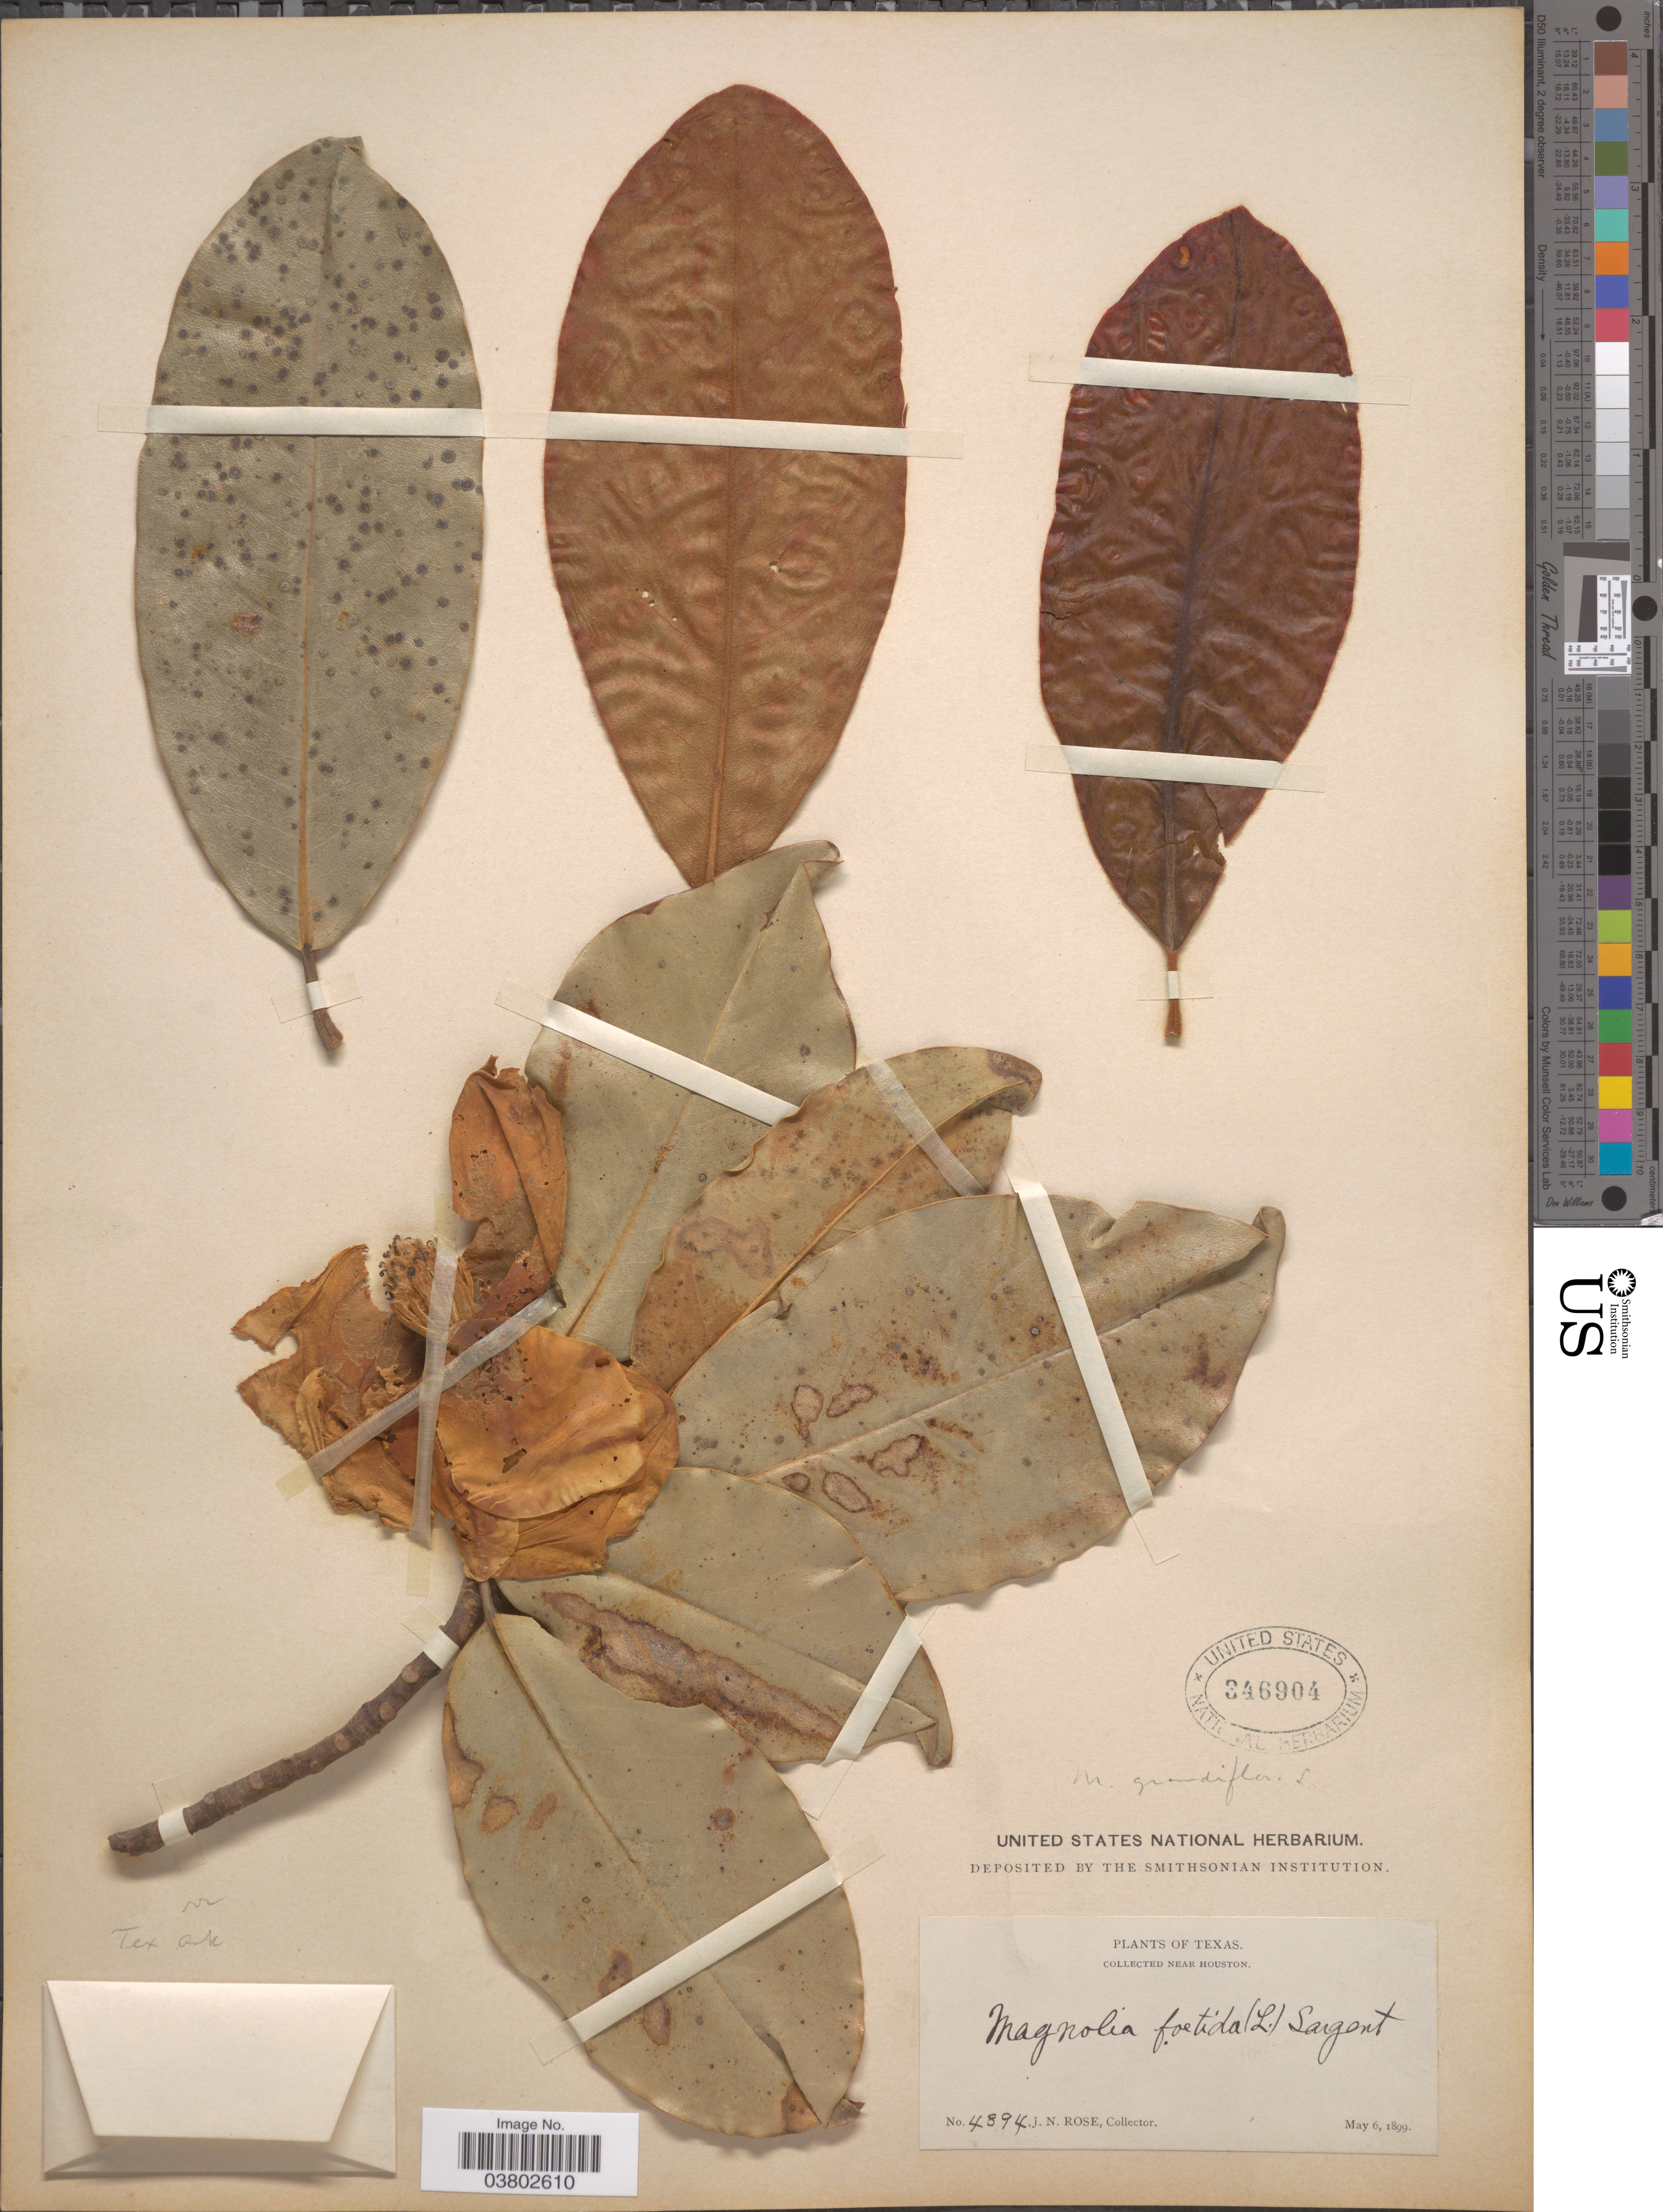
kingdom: Plantae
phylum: Tracheophyta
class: Magnoliopsida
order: Magnoliales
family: Magnoliaceae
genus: Magnolia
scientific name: Magnolia grandiflora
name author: L.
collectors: J. N. Rose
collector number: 4894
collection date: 1899-05-06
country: United States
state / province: Texas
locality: Near Houston.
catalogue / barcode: US 346904